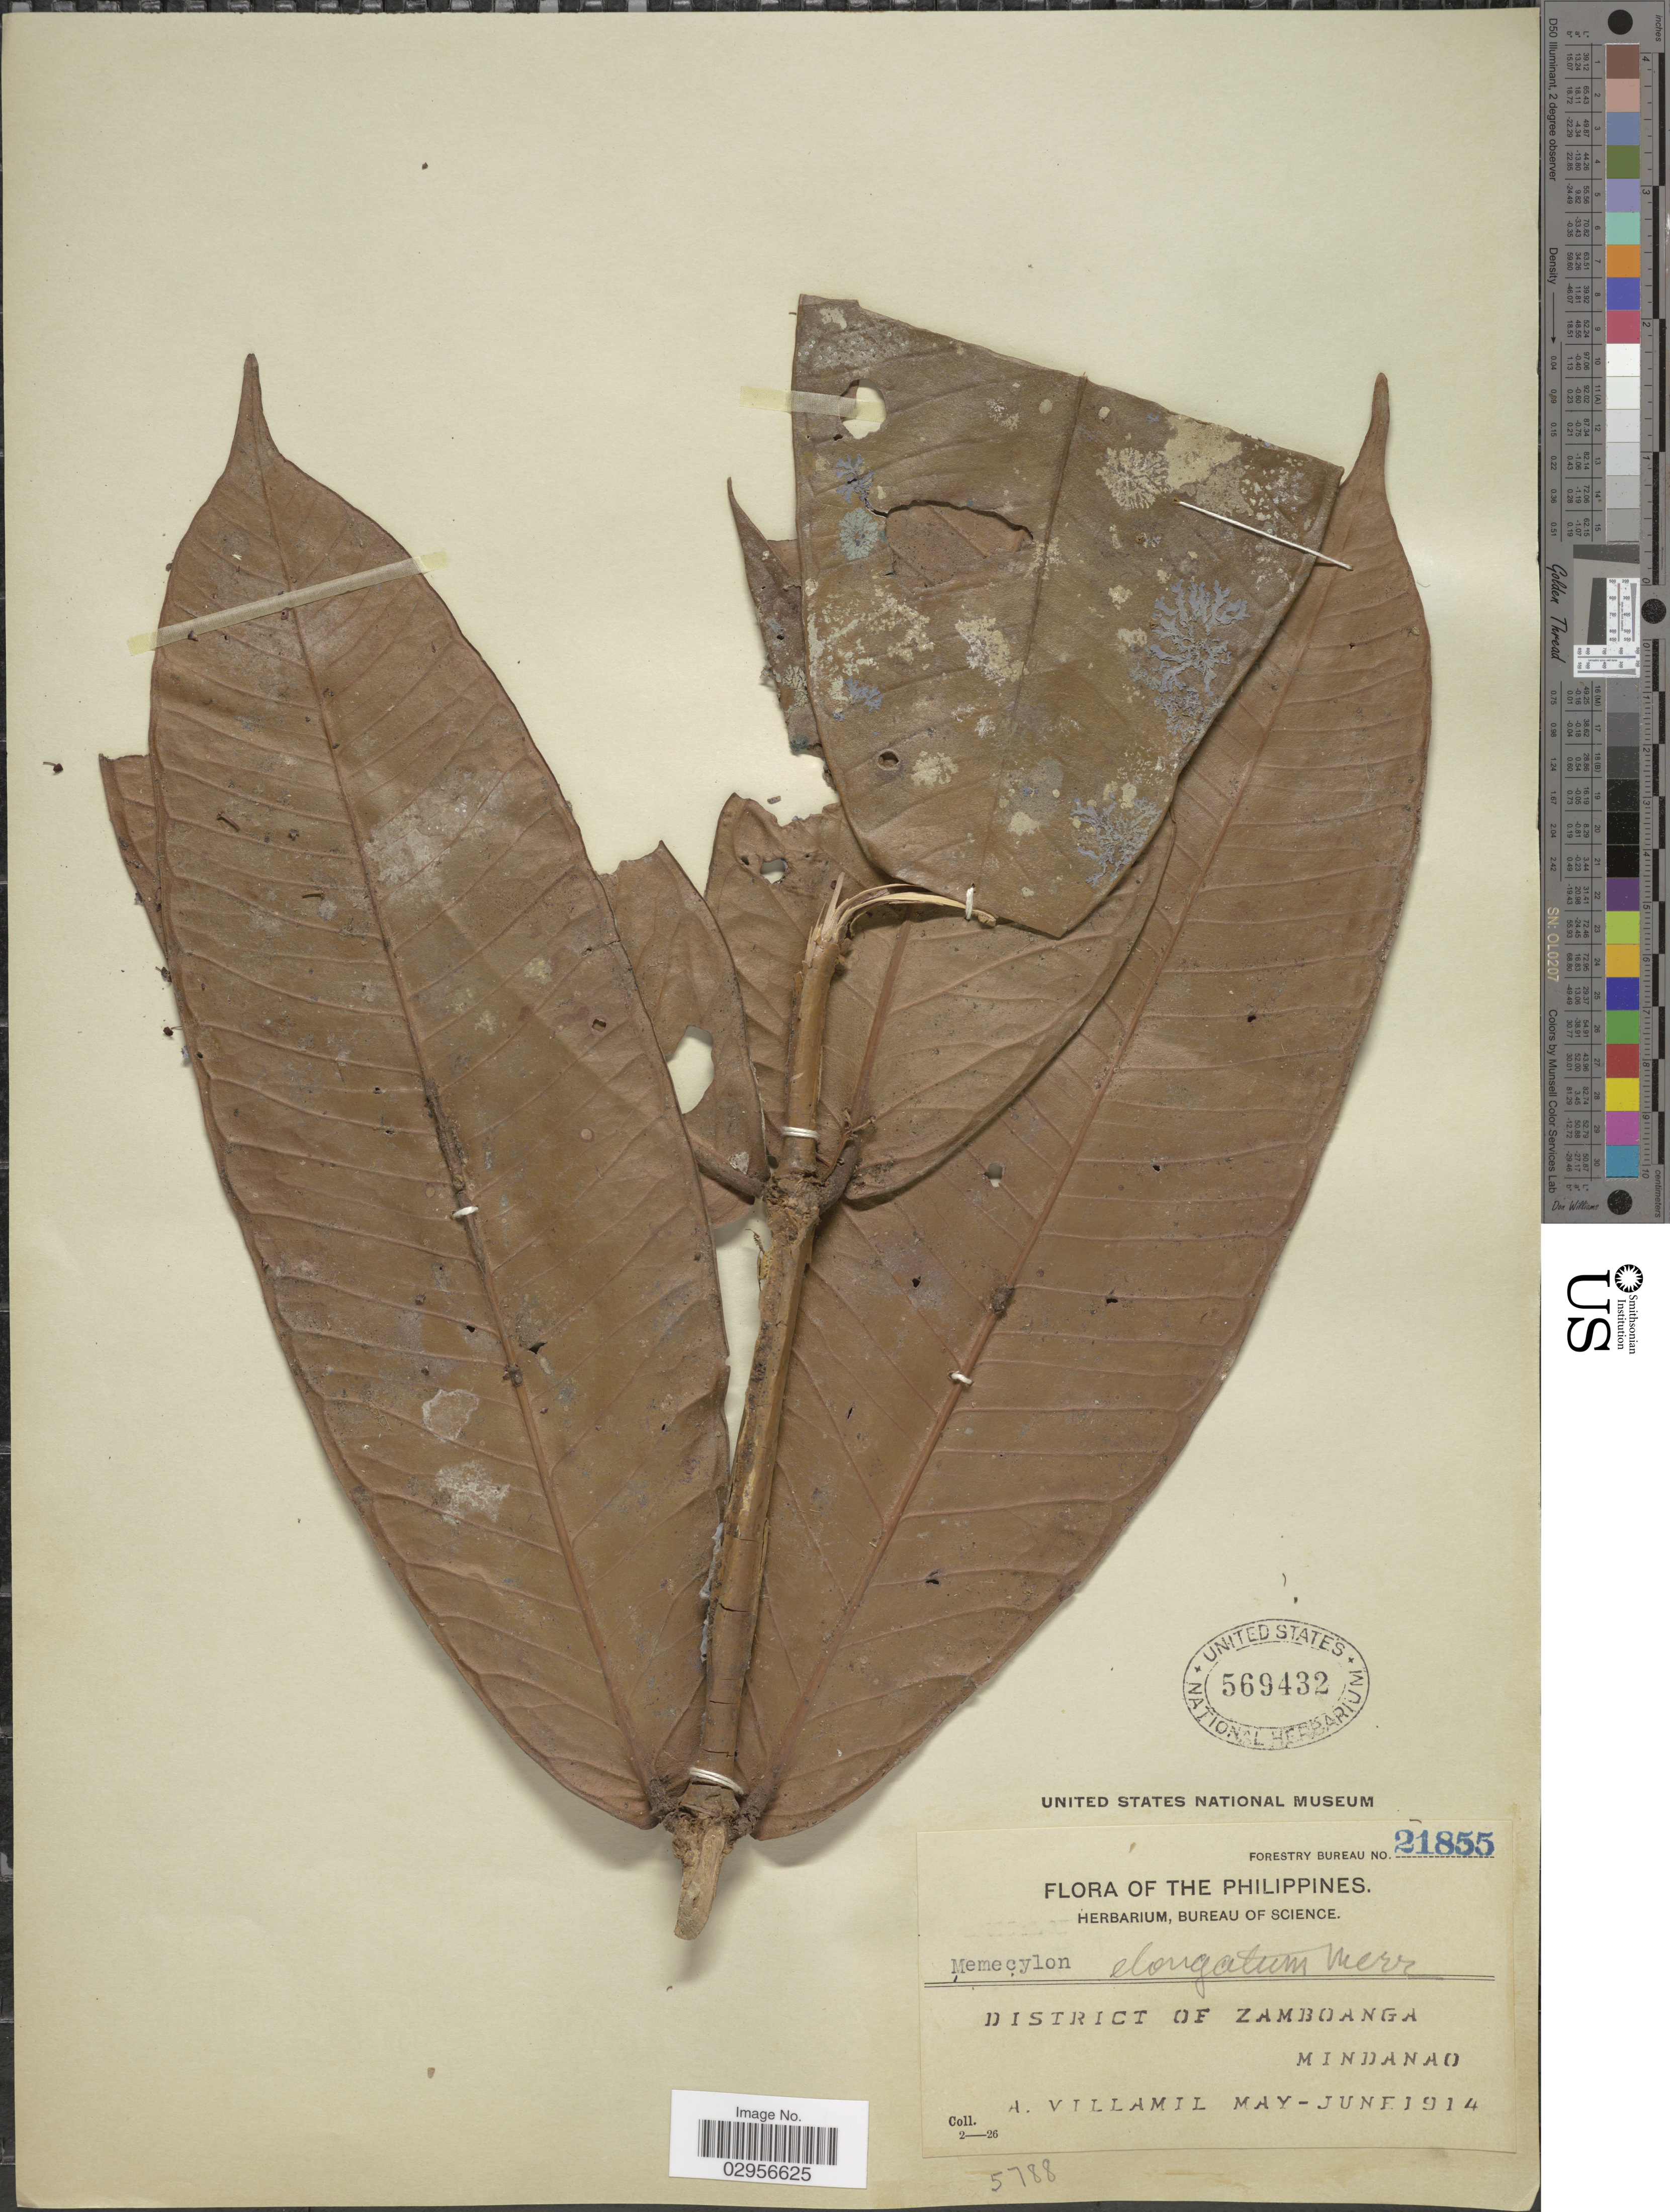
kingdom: Plantae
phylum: Tracheophyta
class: Magnoliopsida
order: Myrtales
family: Melastomataceae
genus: Memecylon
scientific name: Memecylon elongatum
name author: Merr.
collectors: A. Villamil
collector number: Forestry Bureau 21855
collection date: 1914-05/1914-06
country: Philippines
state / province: Zamboanga Peninsula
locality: District of Zamboanga, Mindanao.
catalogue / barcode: US 569432